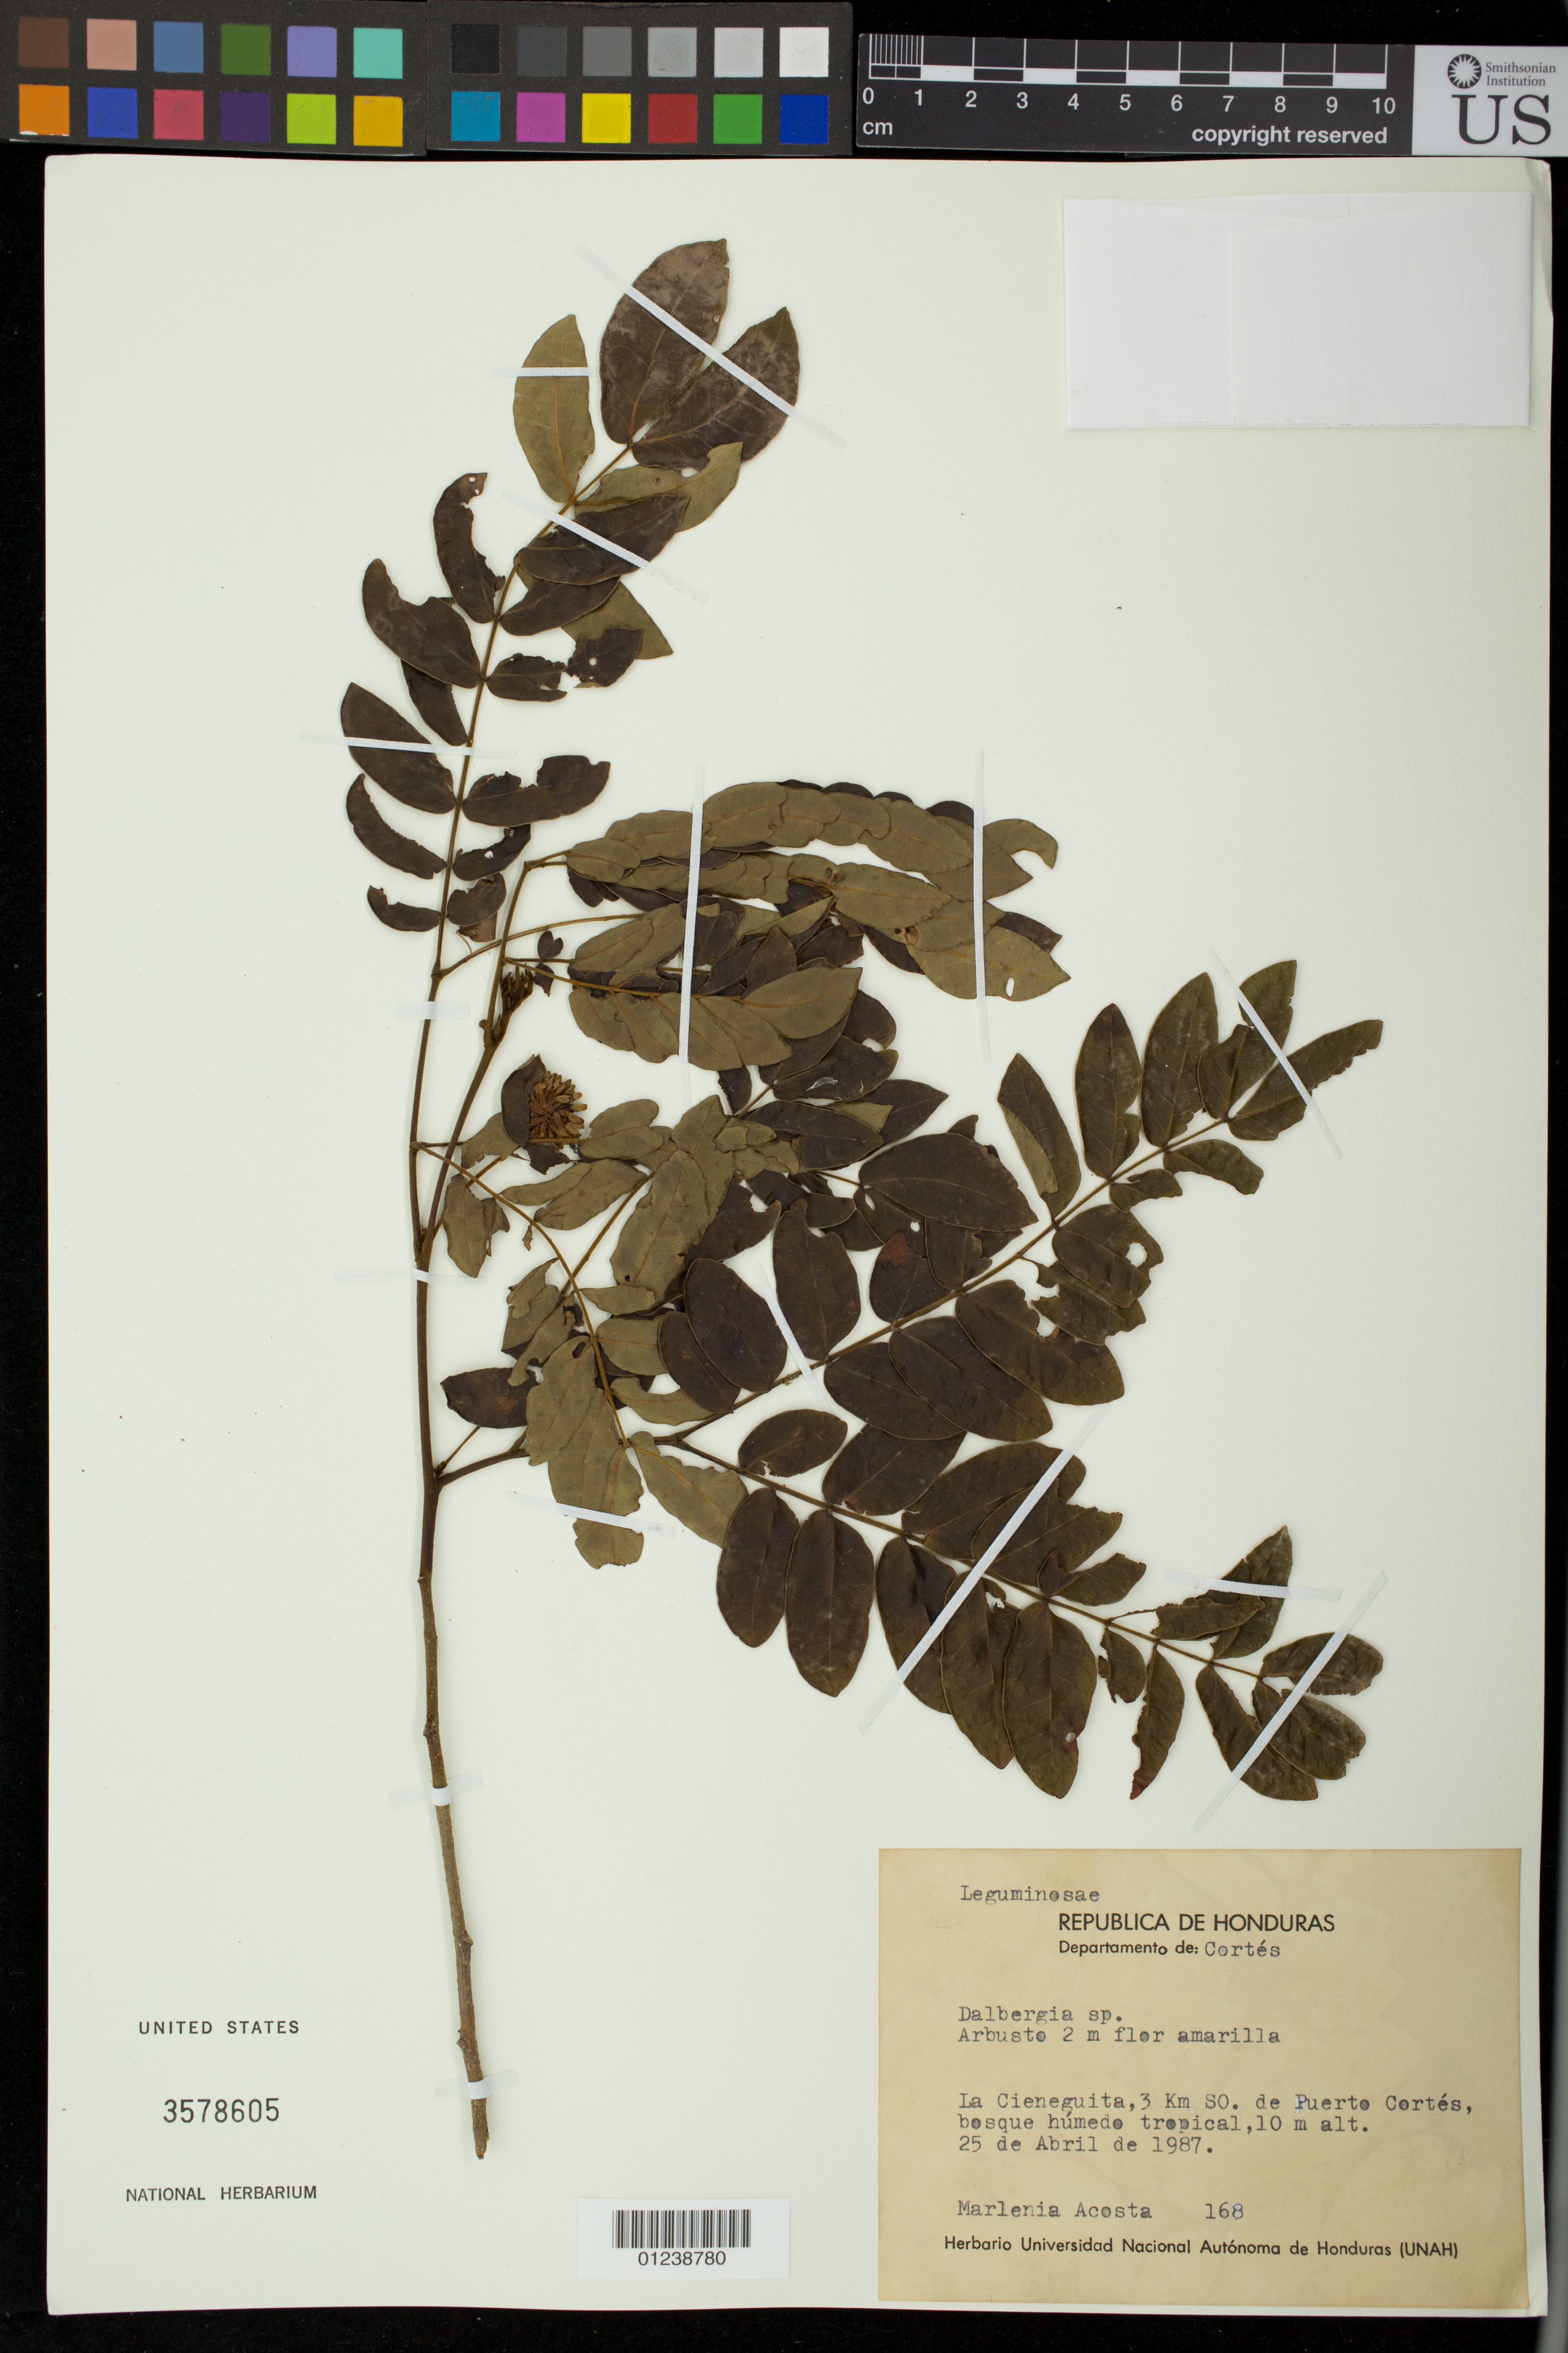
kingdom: Plantae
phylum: Tracheophyta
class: Magnoliopsida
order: Fabales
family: Fabaceae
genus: Dalbergia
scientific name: Dalbergia sp.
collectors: M. Acosta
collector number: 168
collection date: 1987-04-25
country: Honduras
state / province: Cortés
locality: La Cieneguita, 3 Km SO. De Puerto Cortes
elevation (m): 10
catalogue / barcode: US 3578605